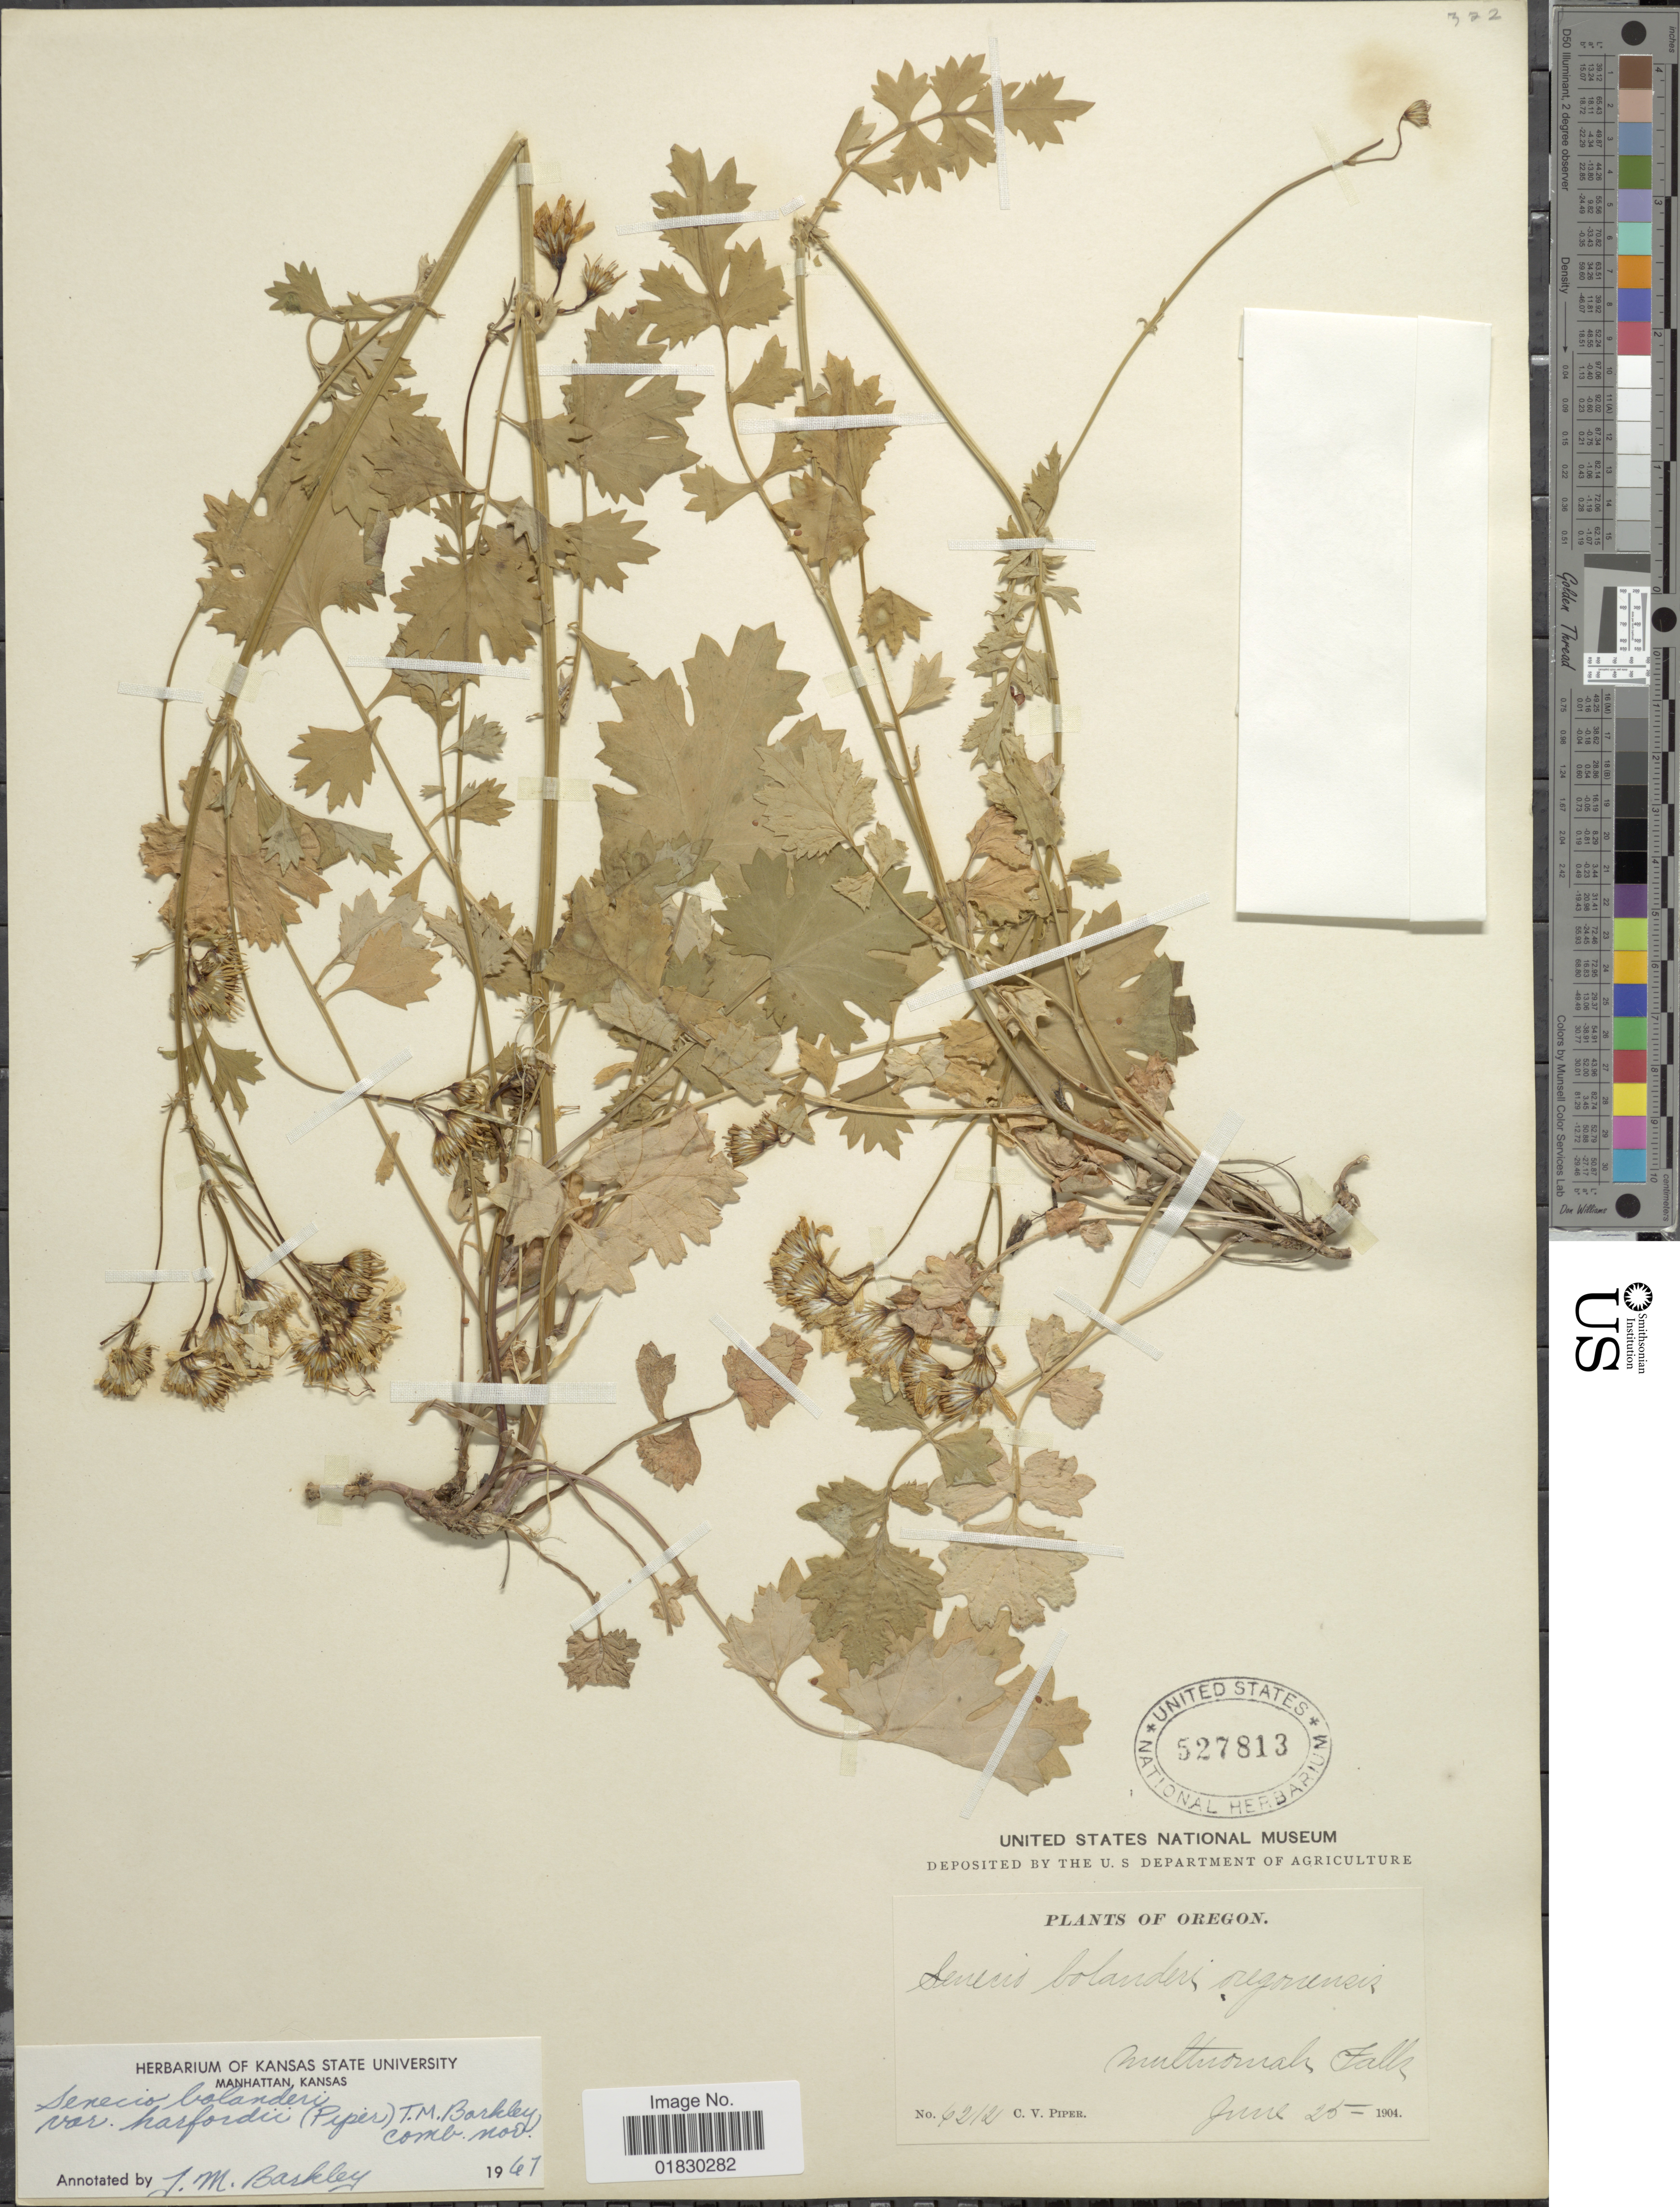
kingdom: Plantae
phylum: Tracheophyta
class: Magnoliopsida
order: Asterales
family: Asteraceae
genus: Packera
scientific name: Packera bolanderi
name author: (A. Gray) W.A. Weber & Á. Löve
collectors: C. V. Piper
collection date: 1904-06-25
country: United States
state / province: Oregon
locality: Multnomah Falk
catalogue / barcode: US 527813